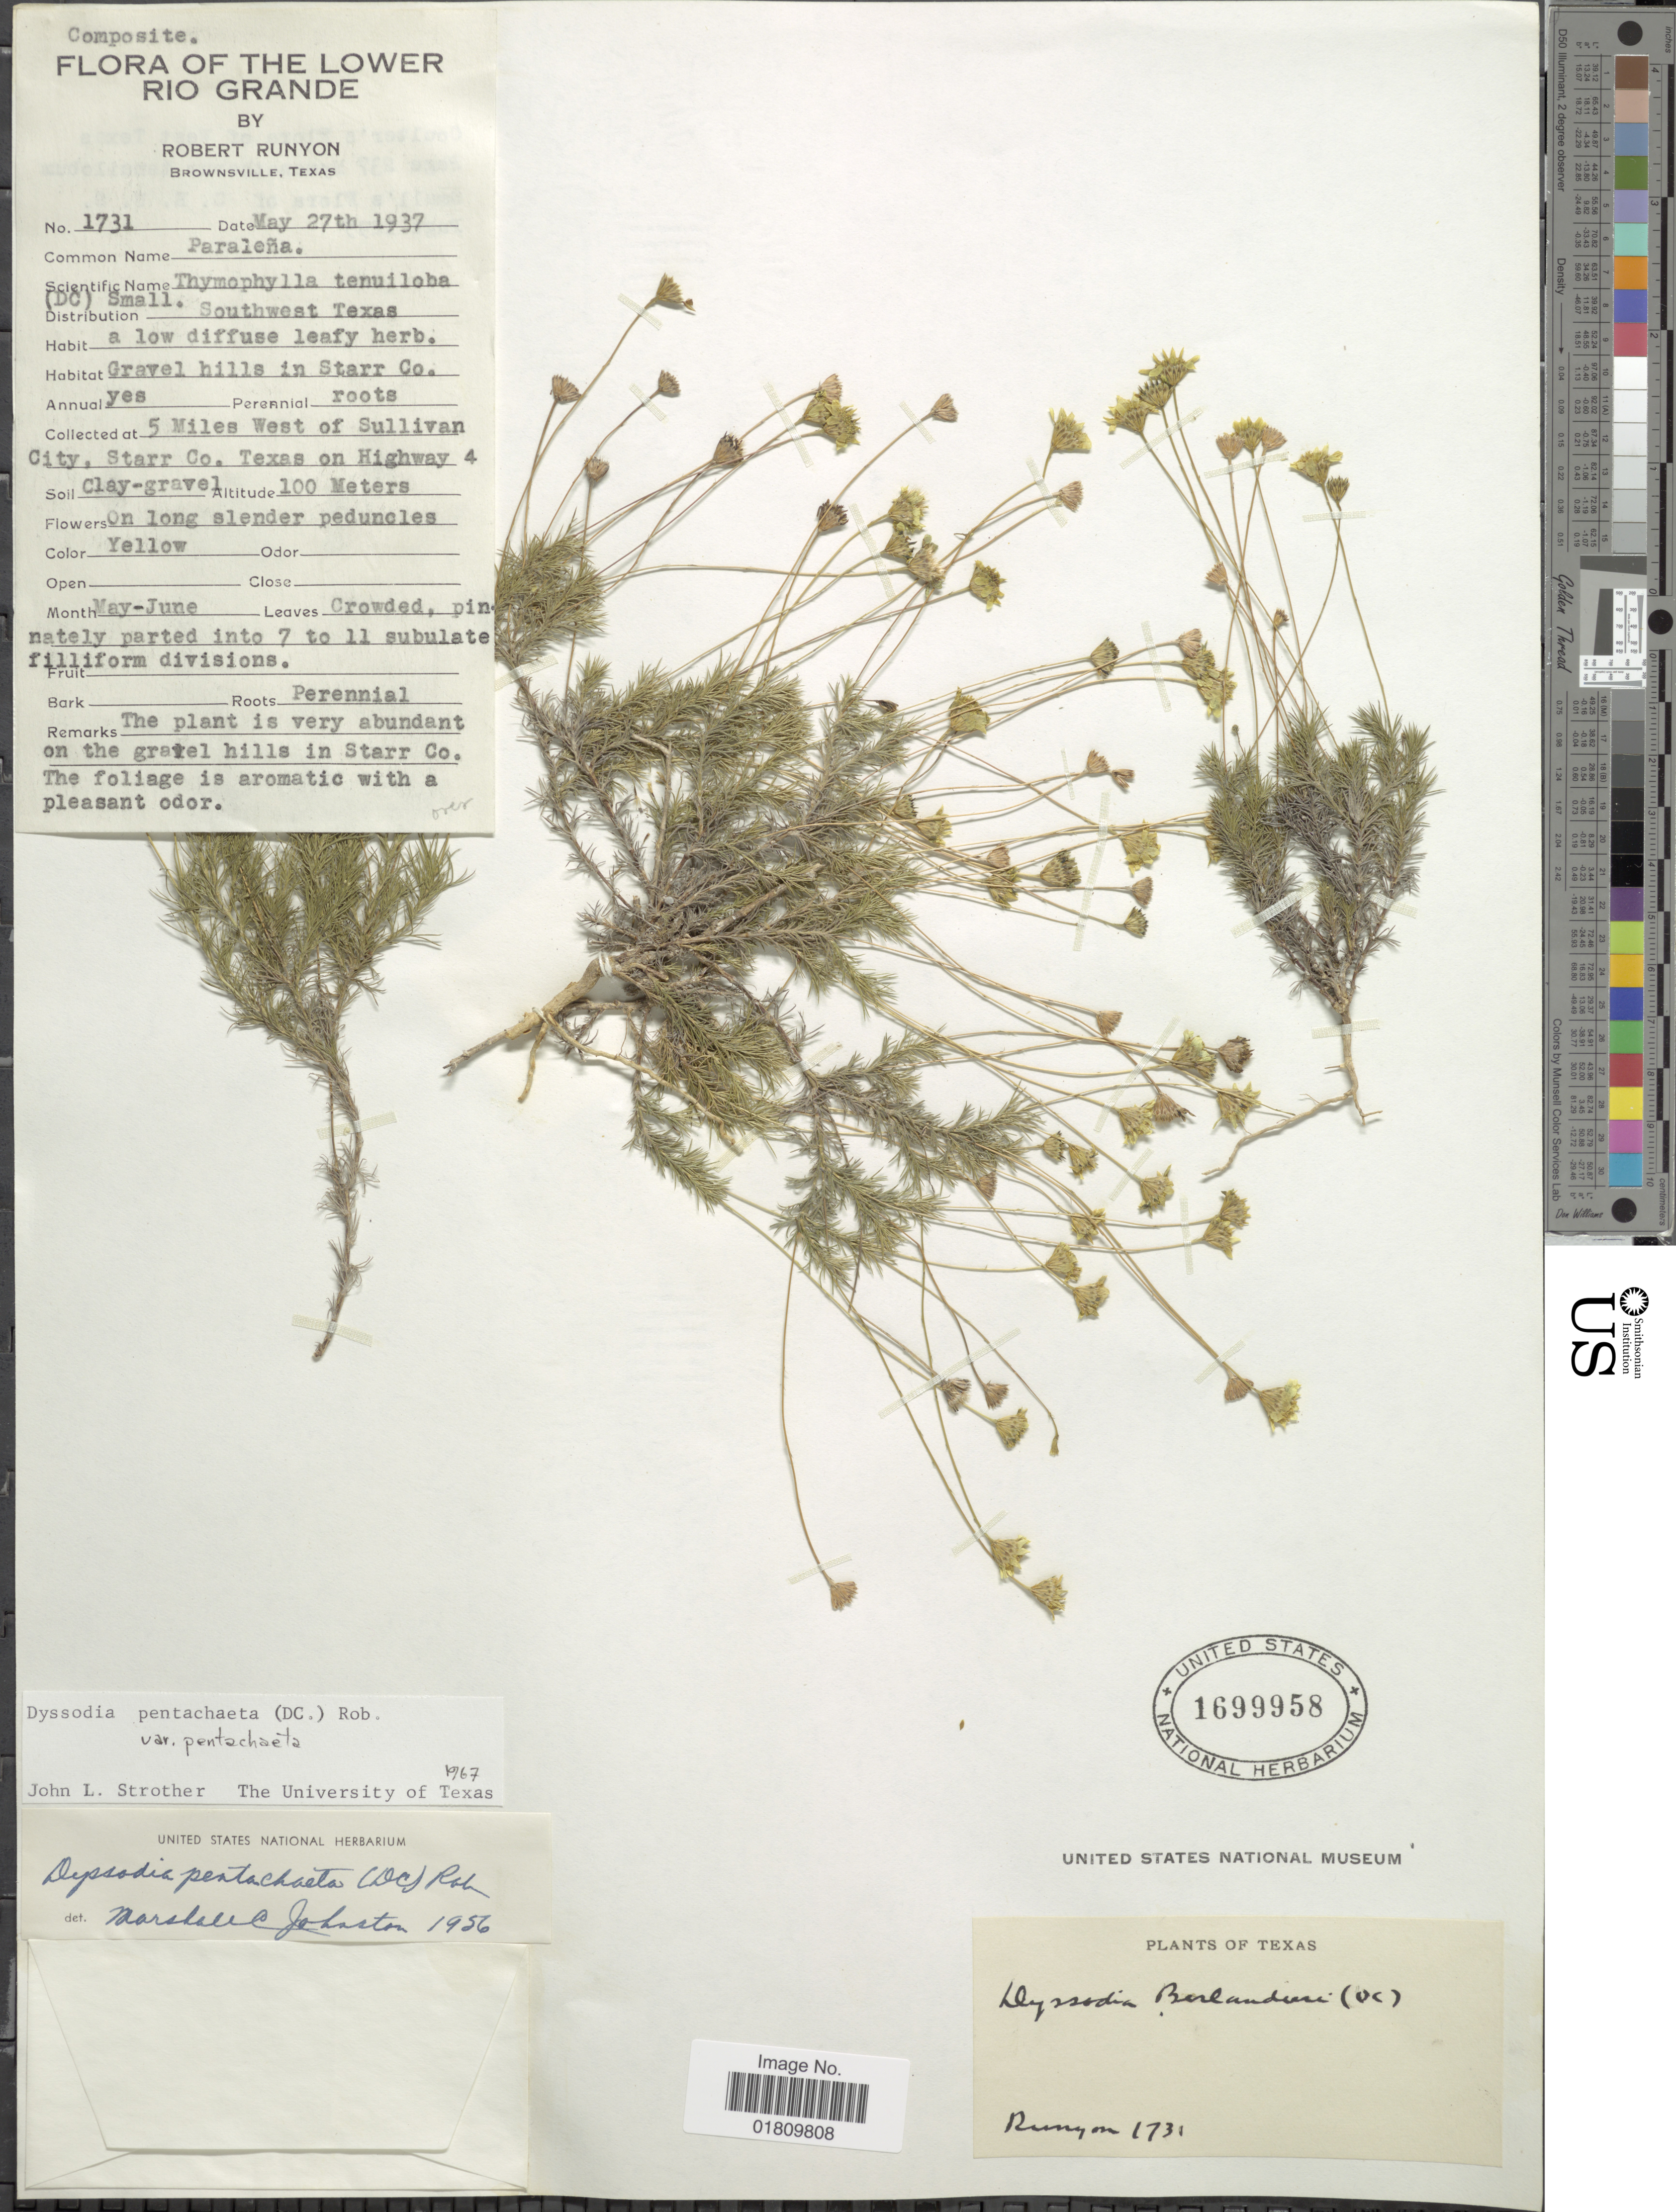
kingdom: Plantae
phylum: Tracheophyta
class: Magnoliopsida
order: Asterales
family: Asteraceae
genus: Thymophylla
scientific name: Thymophylla pentachaeta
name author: (DC.) Small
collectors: R. Runyon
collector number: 1731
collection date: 1937-05-27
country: United States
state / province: Texas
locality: Gravel hills in Starr Co., 5 miles west of Sullivan City, Starr Co., Texas on Highway 4, on the gravel hills in Starr Co.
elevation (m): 100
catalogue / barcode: US 1699958